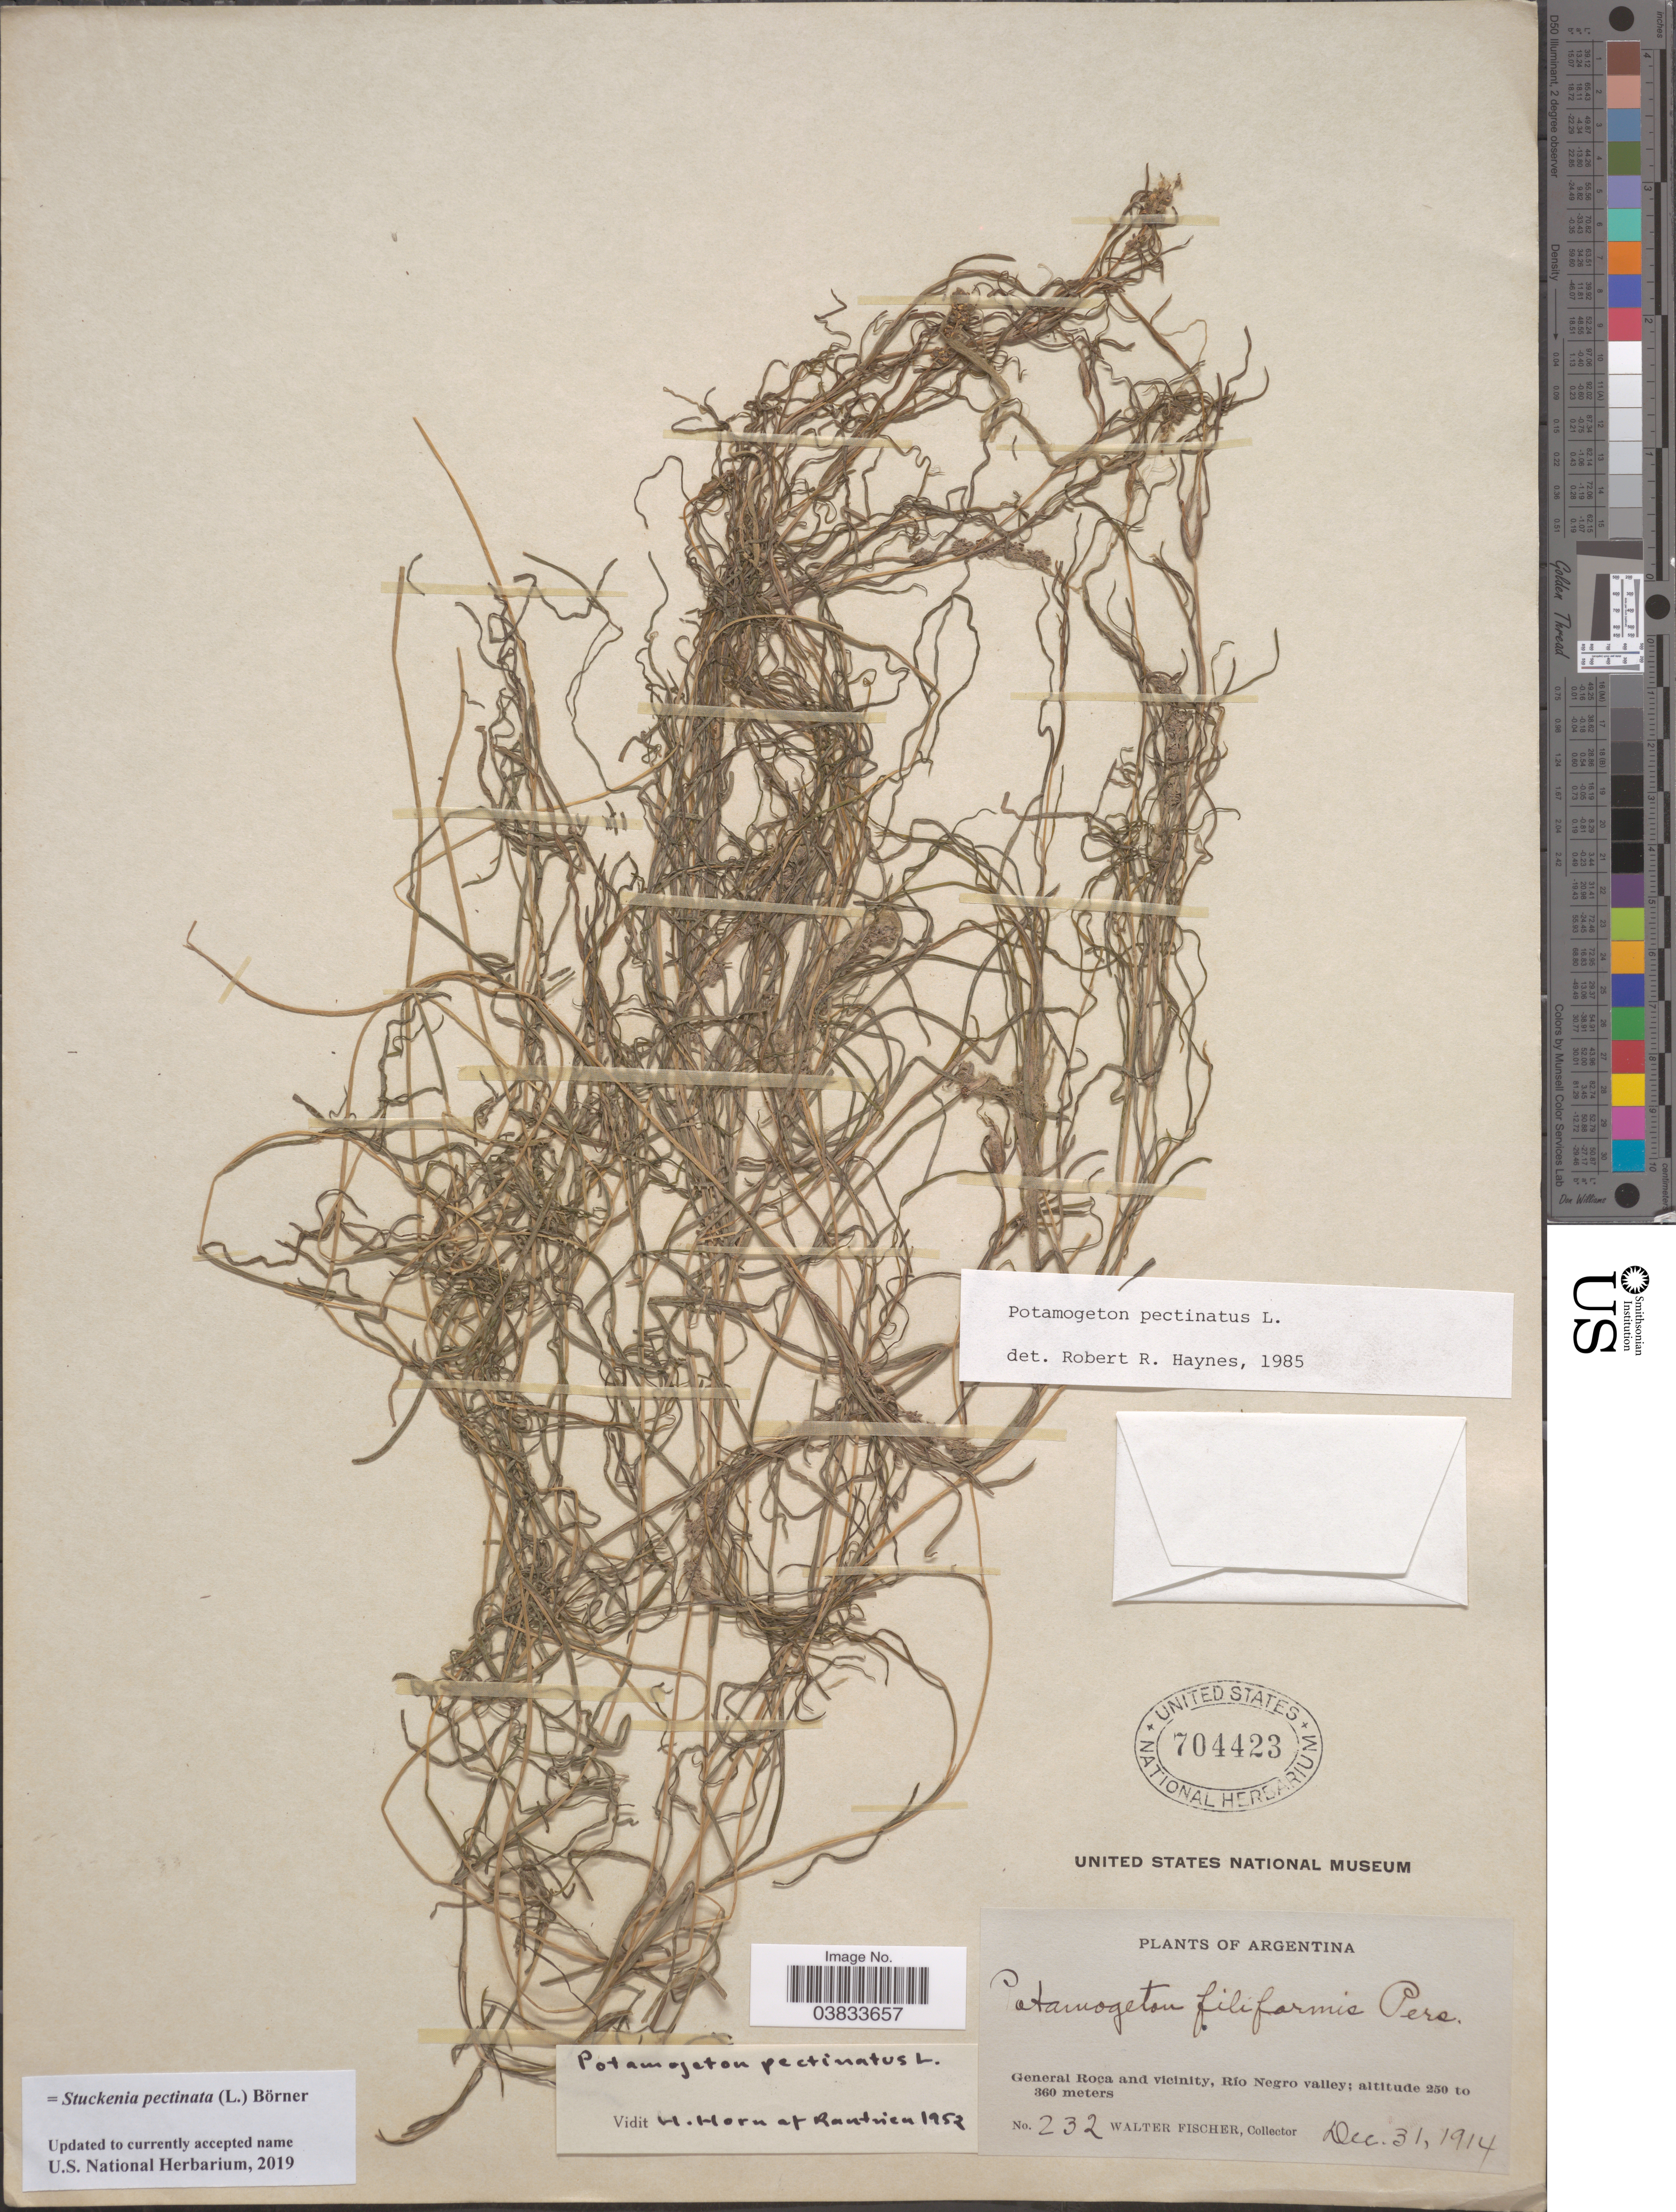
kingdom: Plantae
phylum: Tracheophyta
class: Liliopsida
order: Alismatales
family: Potamogetonaceae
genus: Stuckenia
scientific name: Stuckenia pectinata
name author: (L.) Börner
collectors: W. Fischer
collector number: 232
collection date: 1914-12-31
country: Argentina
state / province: Rio Negro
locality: General Roca and vicinity, Río Negro valley.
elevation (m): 250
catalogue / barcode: US 704423